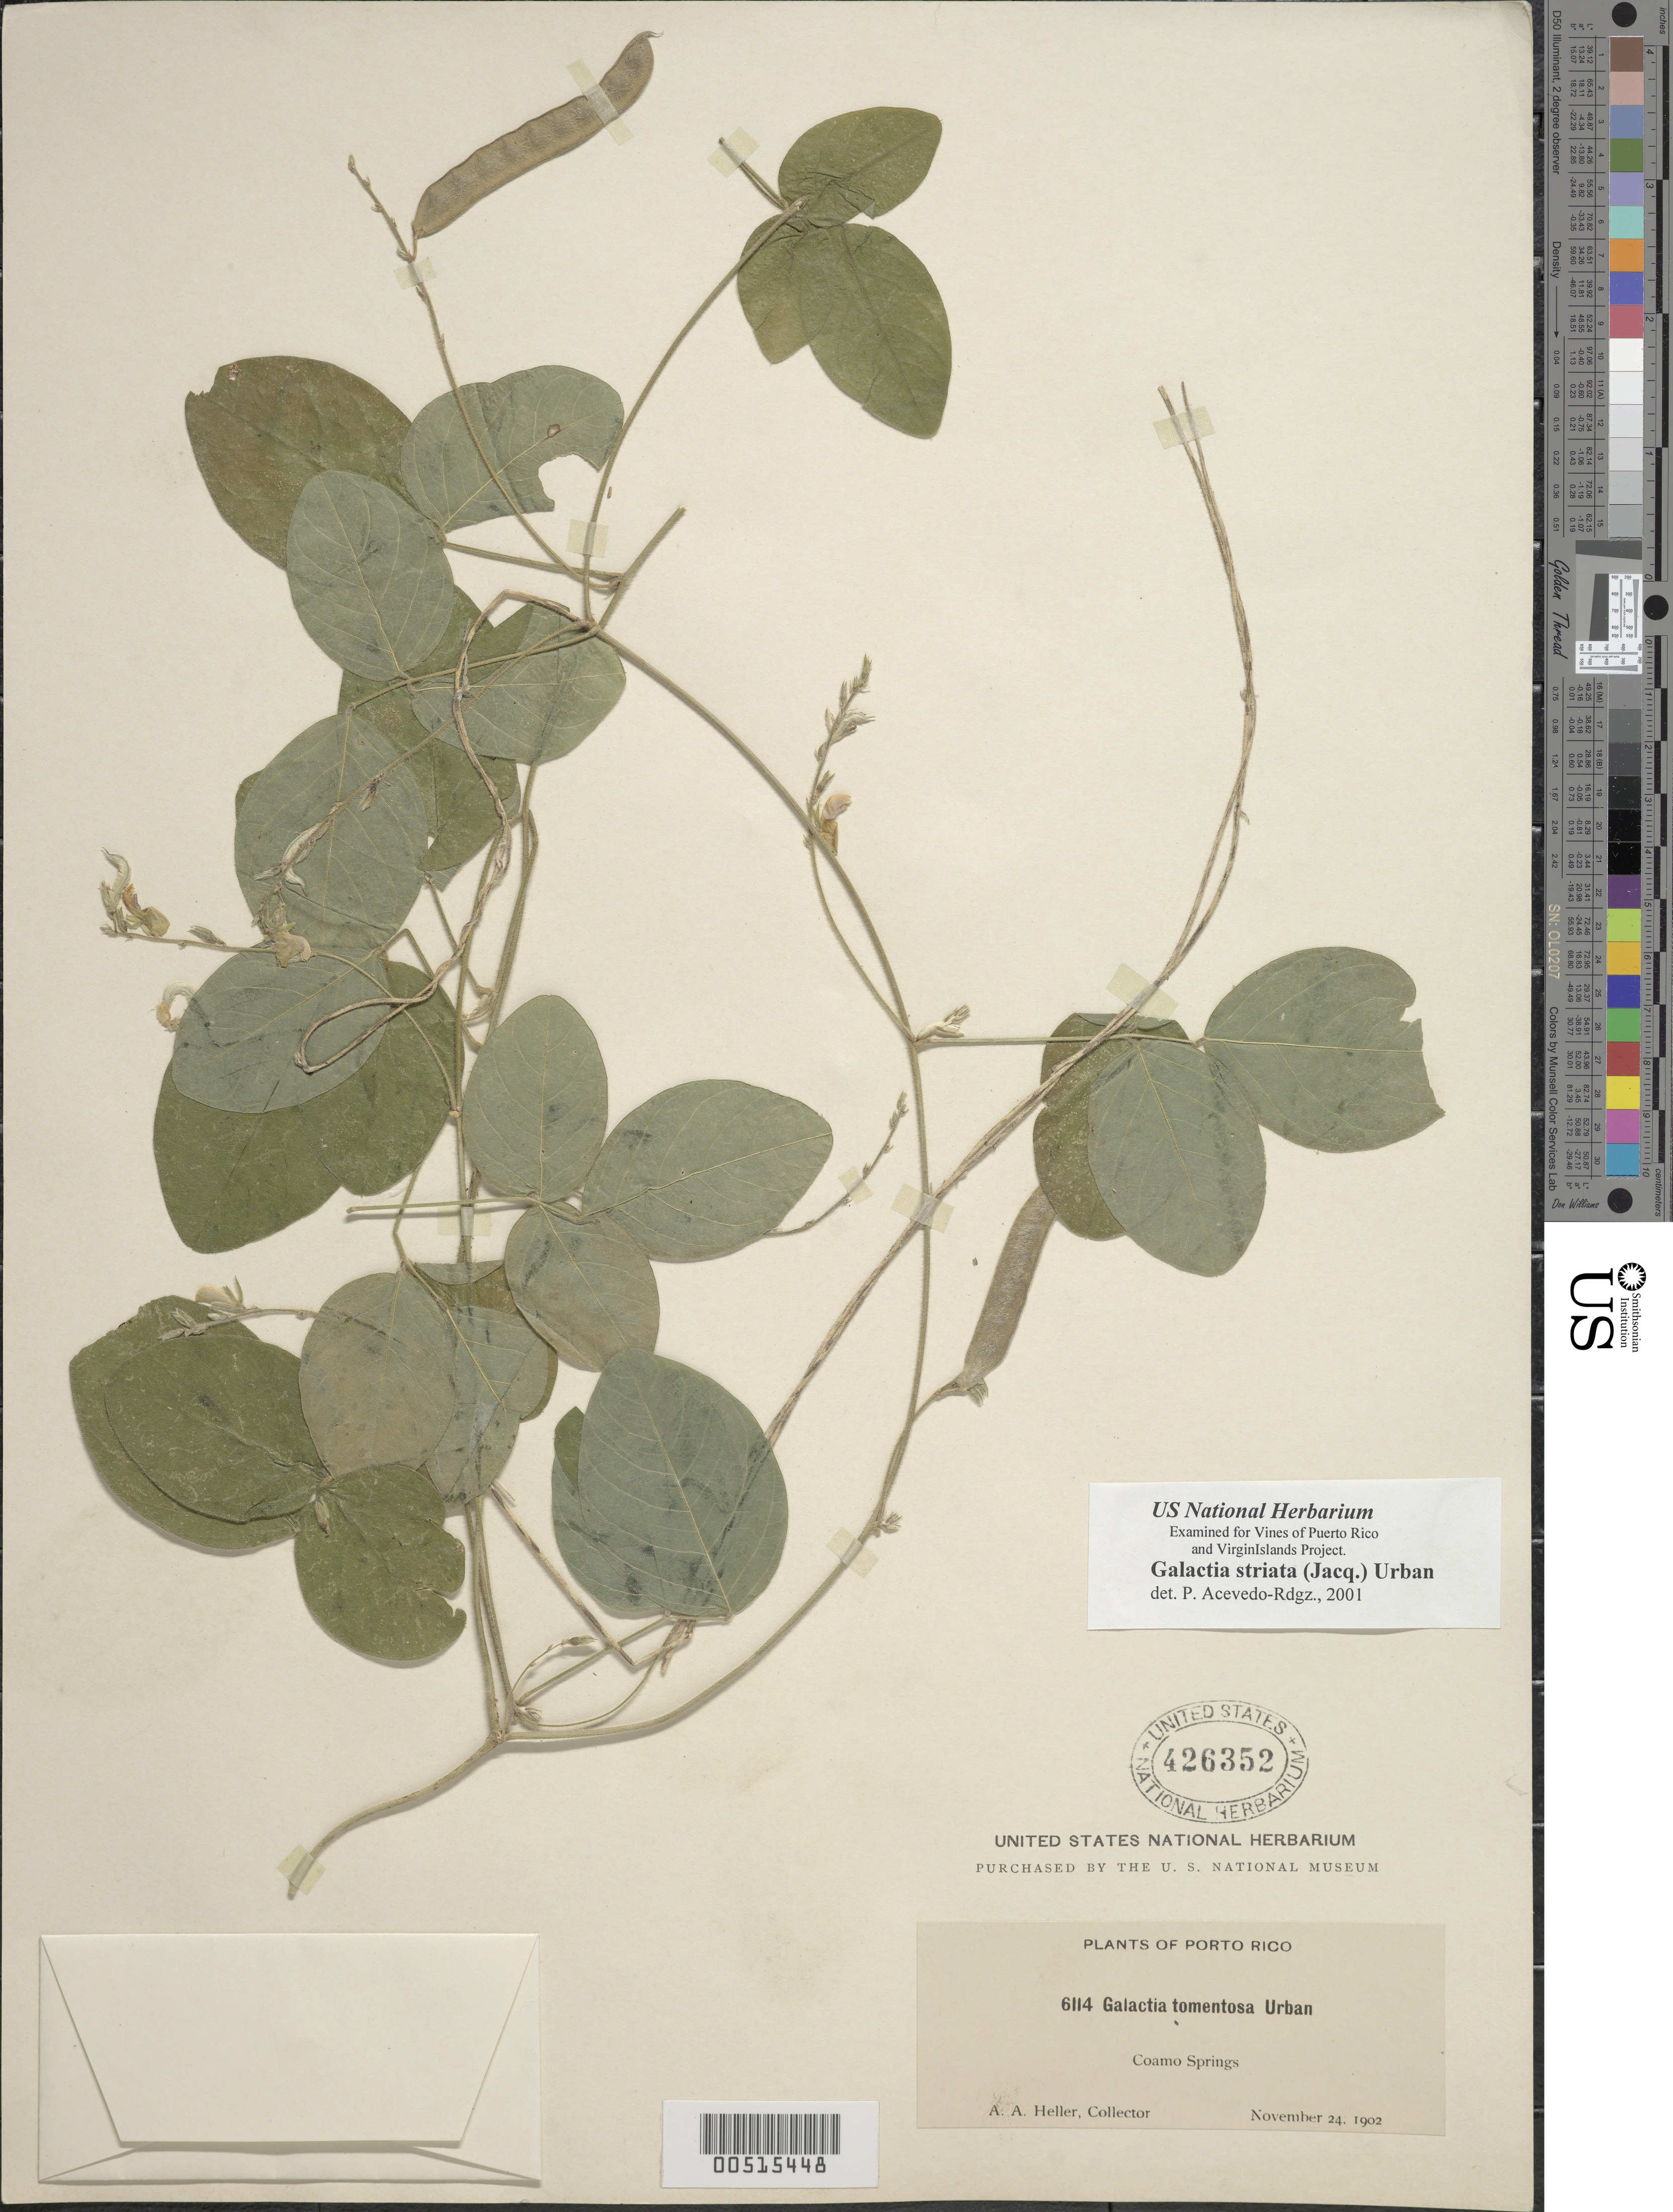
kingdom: Plantae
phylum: Tracheophyta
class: Magnoliopsida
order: Fabales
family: Fabaceae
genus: Galactia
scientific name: Galactia striata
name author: (Jacq.) Urb.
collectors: A. A. Heller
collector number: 6114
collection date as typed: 24 Nov 1902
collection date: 1902-11-24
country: Puerto Rico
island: Greater Antilles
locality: Coamo springs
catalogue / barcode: US 426352